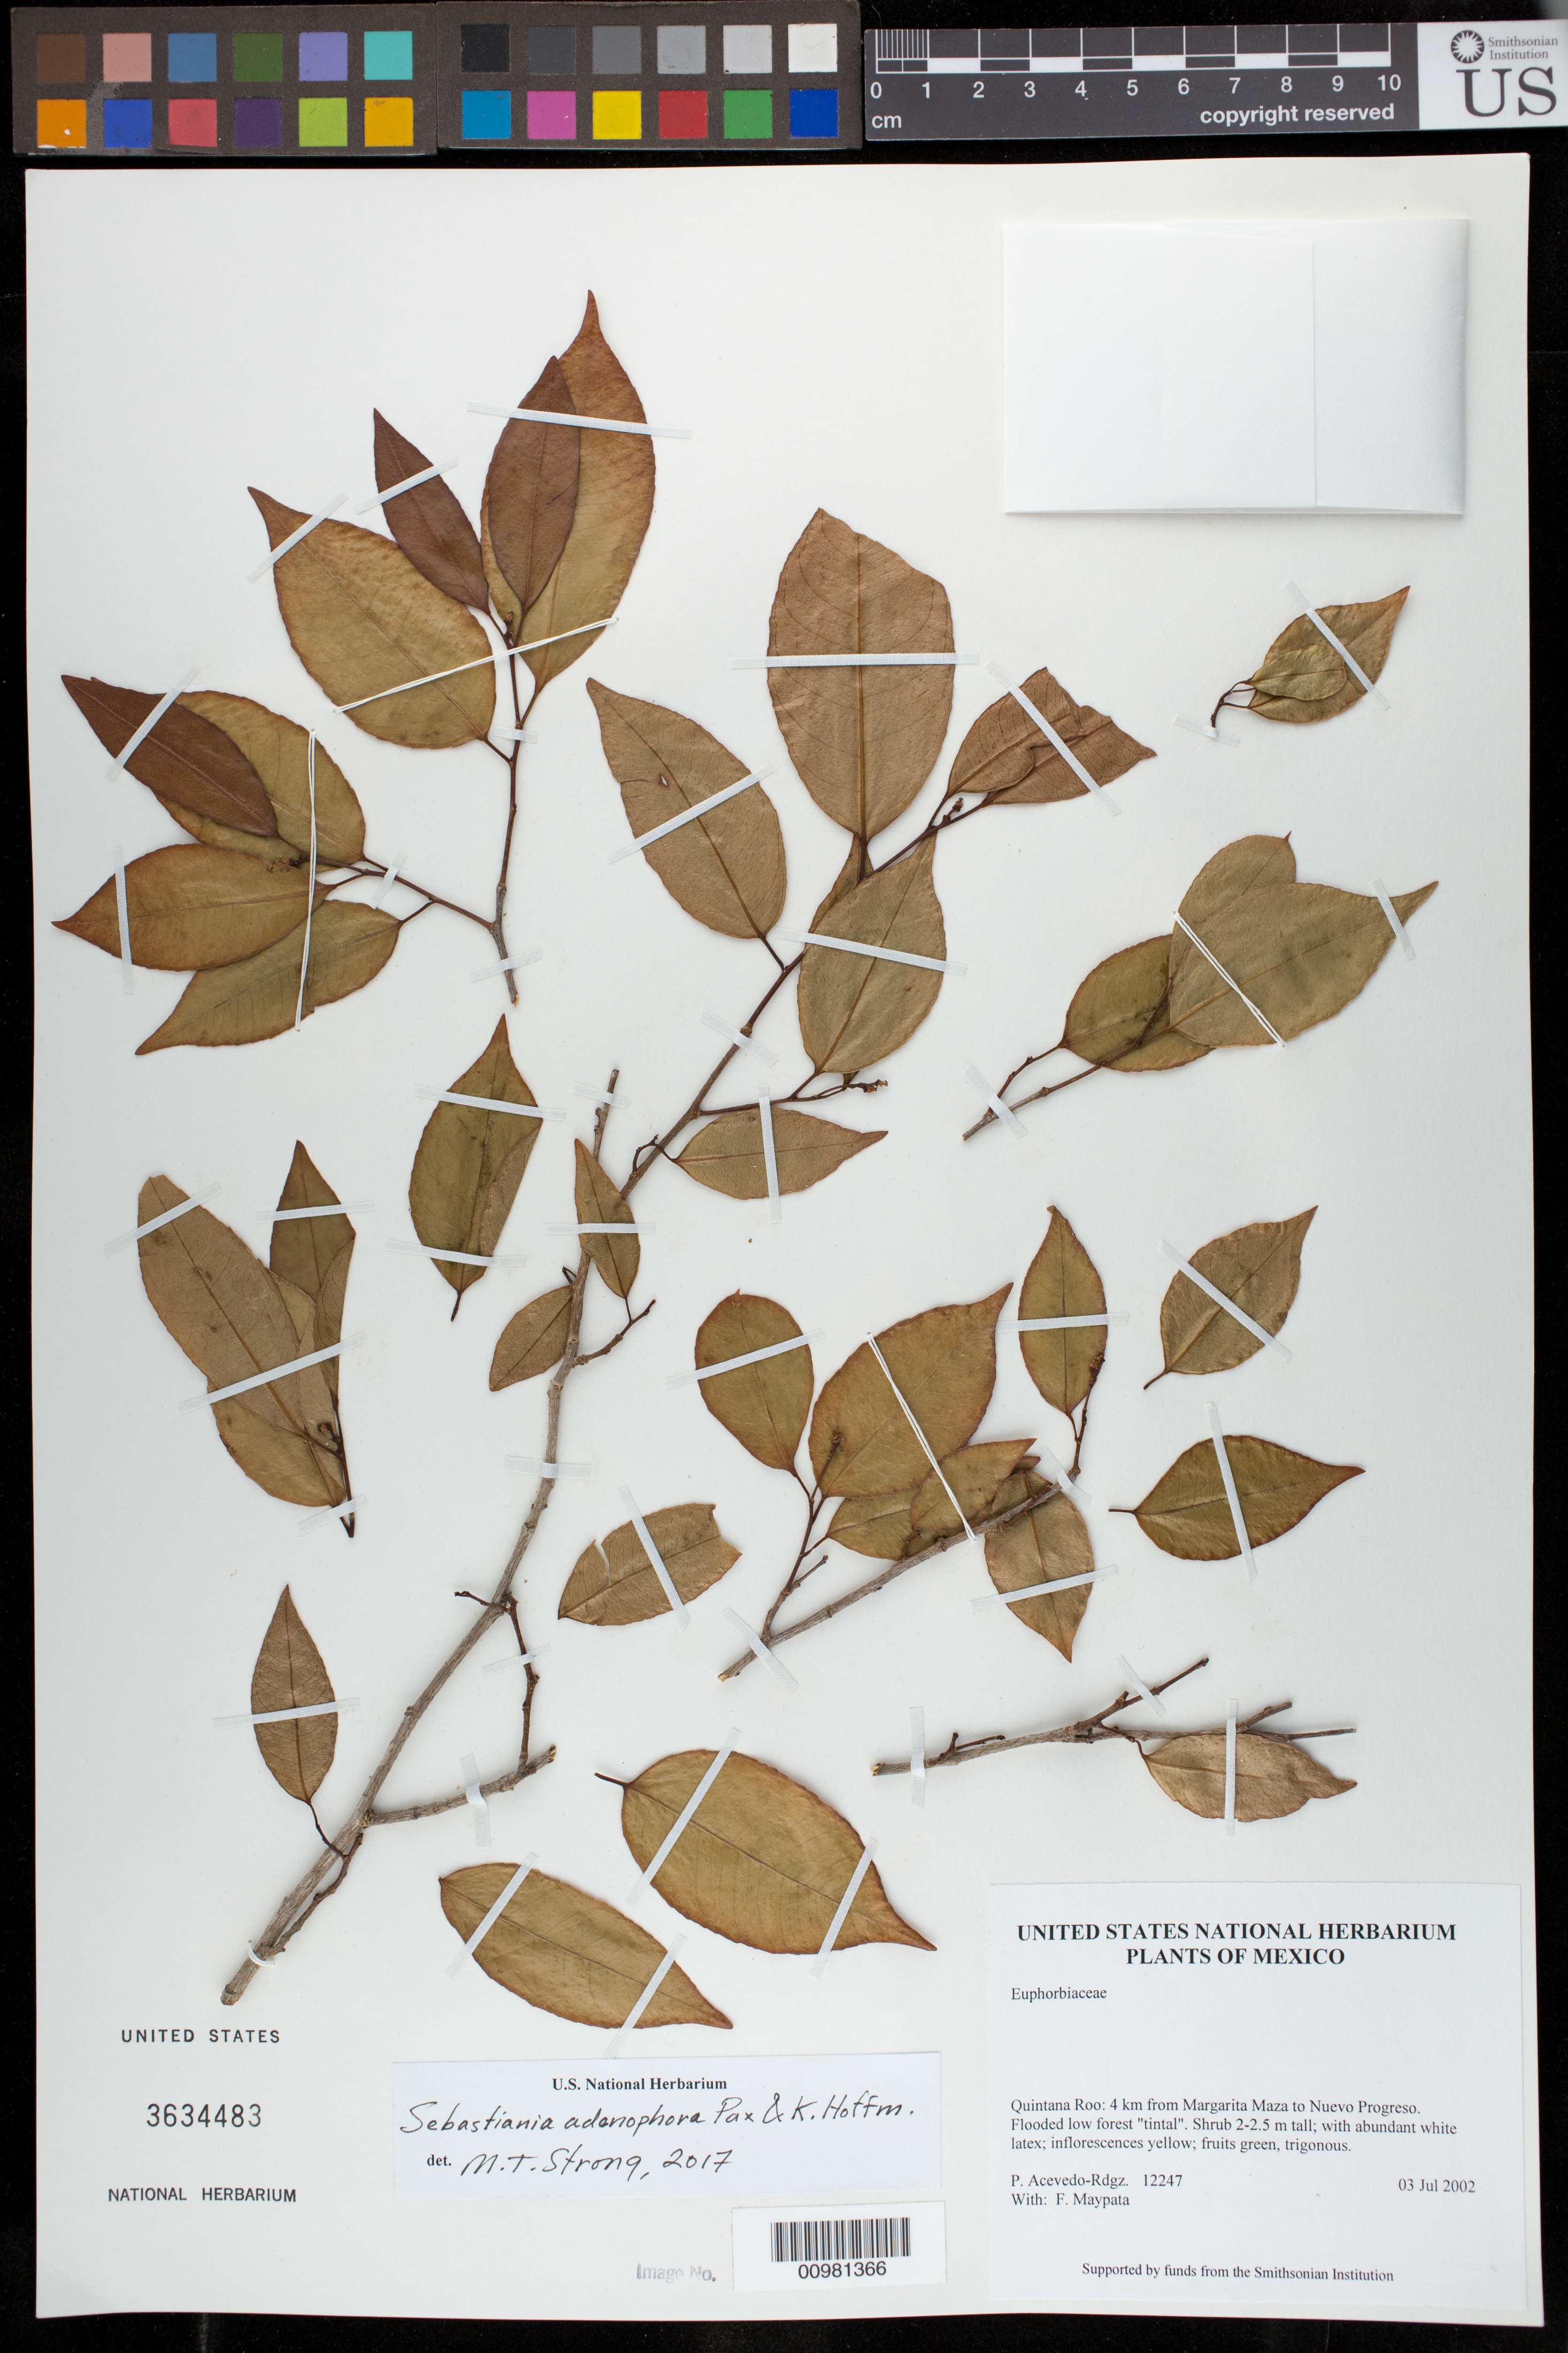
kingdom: Plantae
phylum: Tracheophyta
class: Magnoliopsida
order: Malpighiales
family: Euphorbiaceae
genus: Sebastiania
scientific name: Sebastiania adenophora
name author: Pax & K. Hoffm. in Engl.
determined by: Strong, M. T., (US), Smithsonian Institution - National Museum of Natural History (UNITED STATES)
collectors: P. Acevedo-Rodr. & F. Maypata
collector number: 12247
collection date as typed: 03 Jul 2002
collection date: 2002-07-03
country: Mexico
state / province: Quintana Roo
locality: Quintana Roo: 4 km from Margarita Maza to Nuevo Progreso.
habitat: Flooded low forest "tintal".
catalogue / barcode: US 3634483